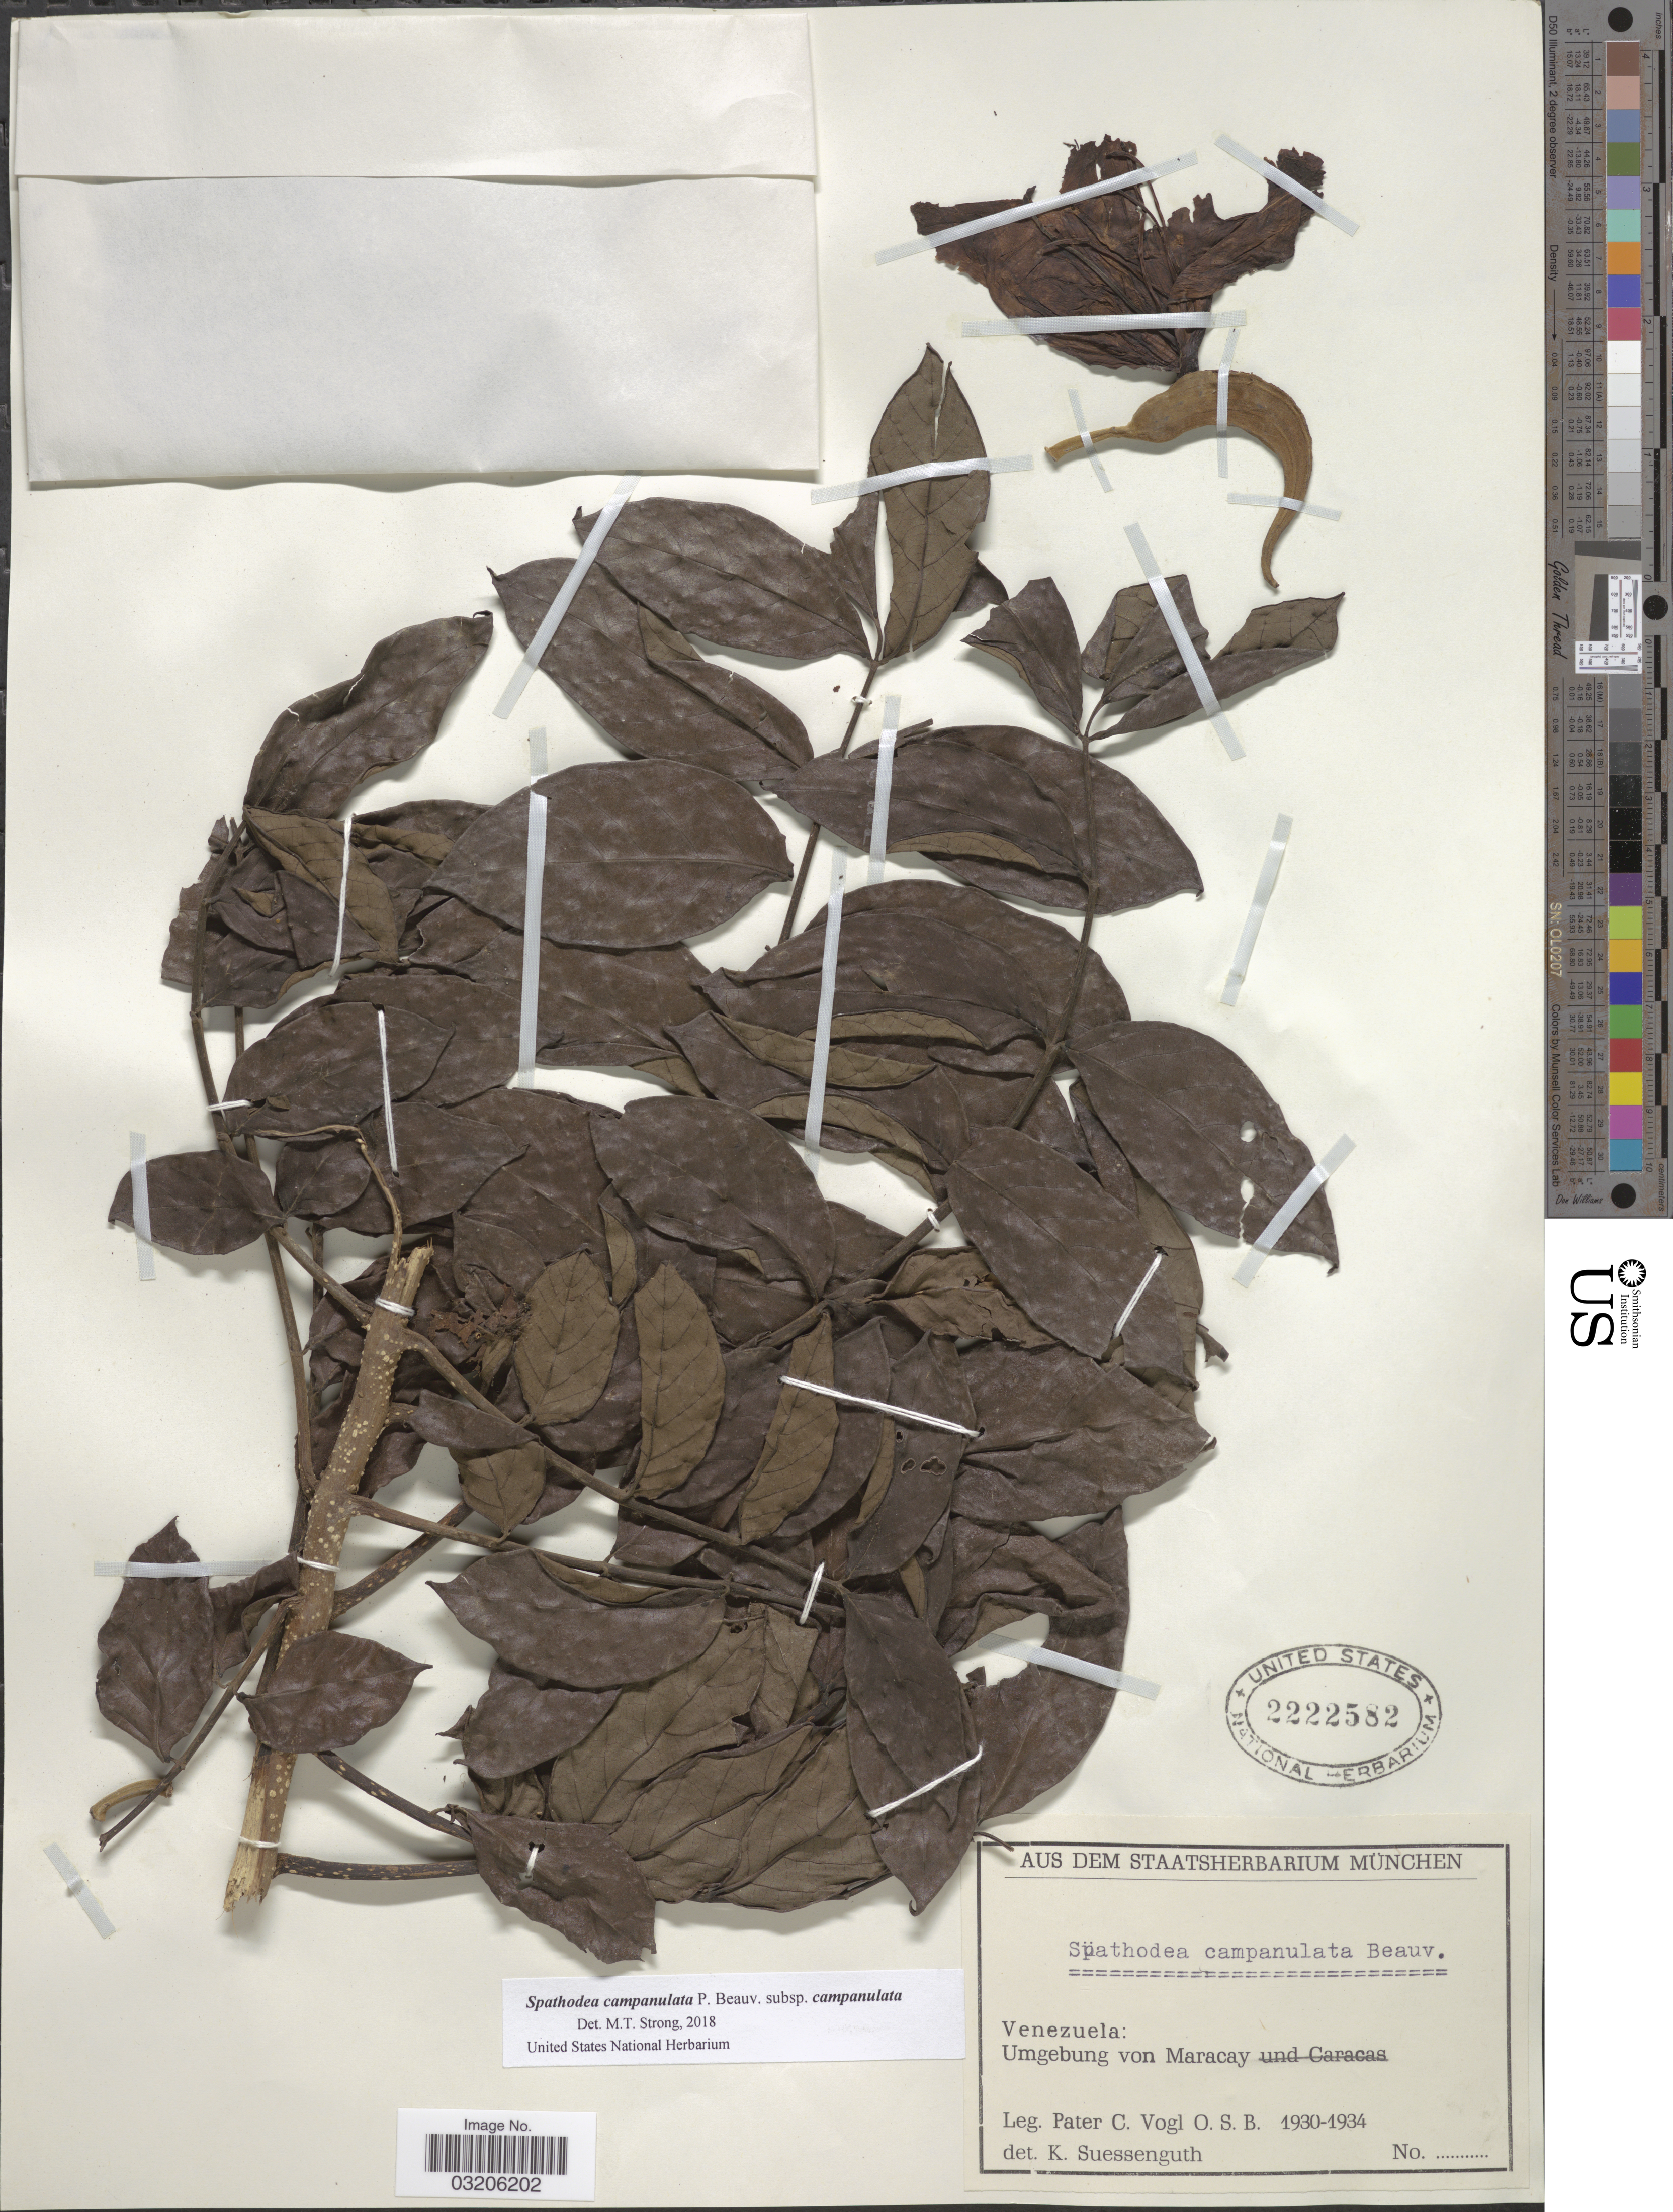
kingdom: Plantae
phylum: Tracheophyta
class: Magnoliopsida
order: Lamiales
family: Bignoniaceae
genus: Spathodea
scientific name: Spathodea campanulata subsp. campanulata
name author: P. Beauv.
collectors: P. Vogl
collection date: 1930/1934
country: Venezuela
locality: Umgebung von Maracay.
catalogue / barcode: US 2222582